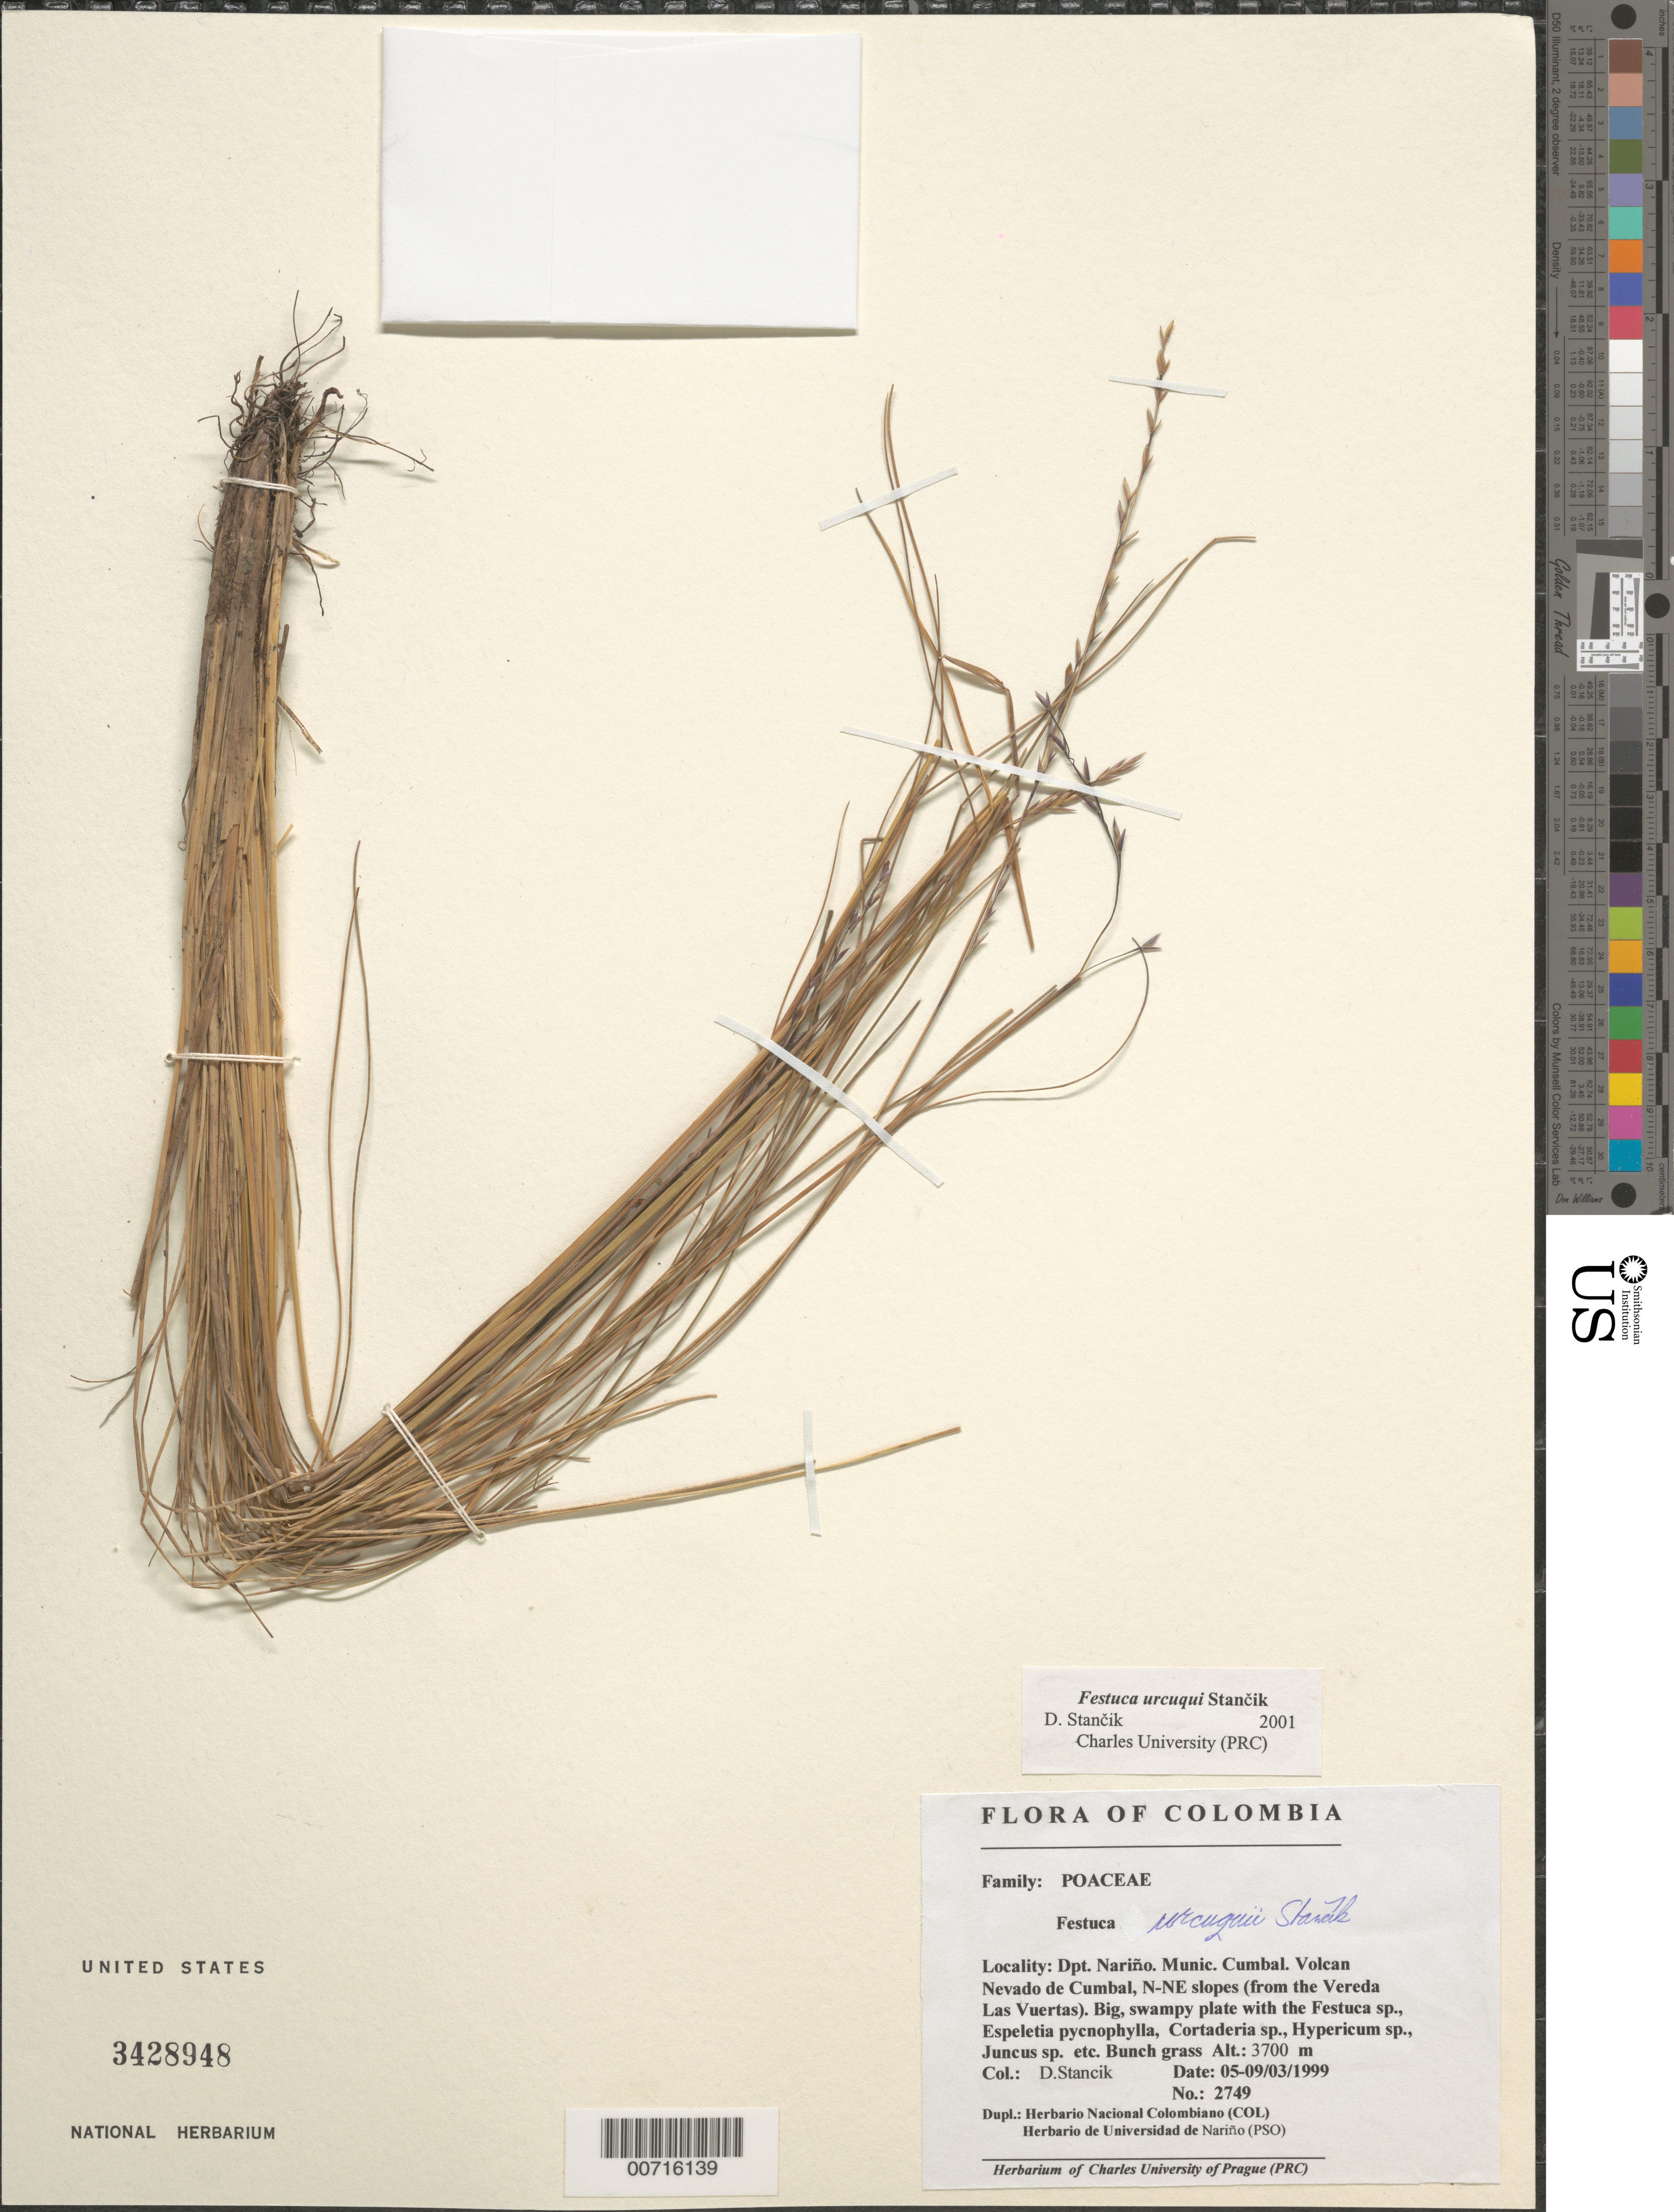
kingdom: Plantae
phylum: Tracheophyta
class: Liliopsida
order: Poales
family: Poaceae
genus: Festuca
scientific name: Festuca urcuqui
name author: Stancik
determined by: Stancik, D.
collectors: D. Stancik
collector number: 2749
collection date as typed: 5-9 Mar 1999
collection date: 1999-03-05/1999-03-09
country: Colombia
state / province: Nariño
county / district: Cumbal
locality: Volcano Nevado de Cumbal, N-NE slopes (from the Vereda Las Vuertas).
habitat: Big, swampy plate with Festuca sp., Espeletia pycnophylla, Cortaderia sp., Hypericum sp., Juncus sp. Bunch grass.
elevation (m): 3700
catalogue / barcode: US 3428948